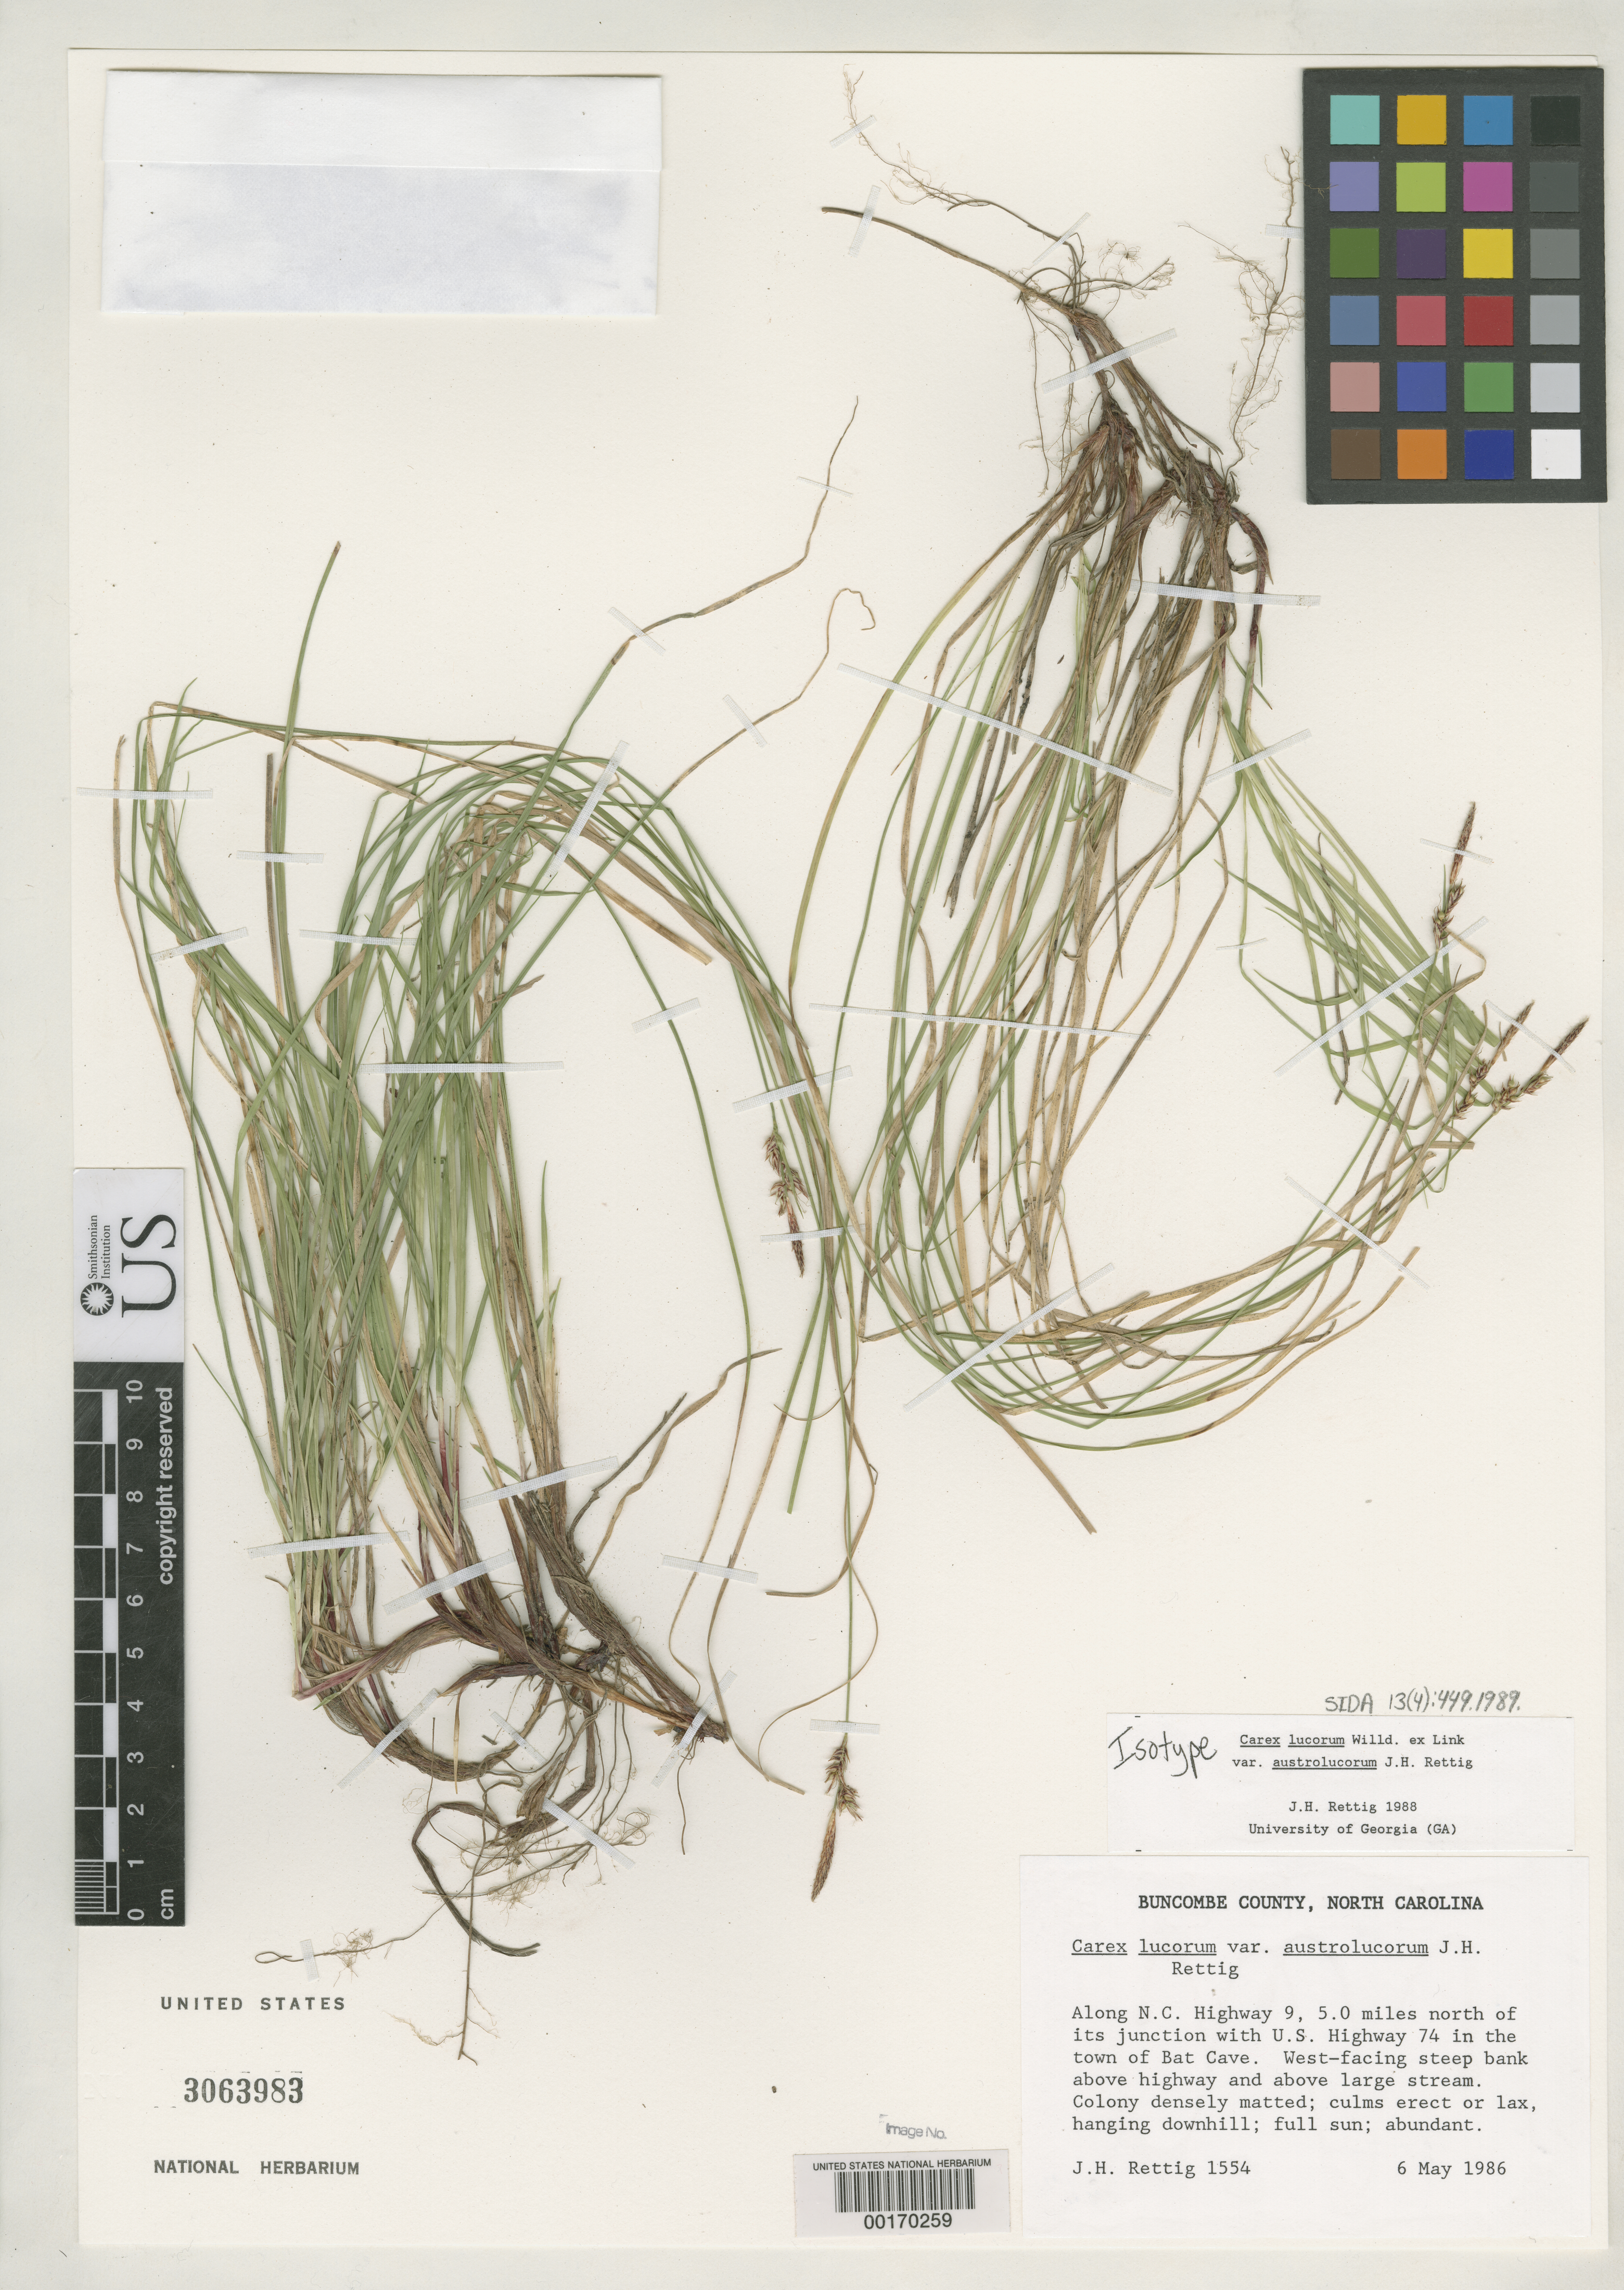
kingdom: Plantae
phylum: Tracheophyta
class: Liliopsida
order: Poales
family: Cyperaceae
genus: Carex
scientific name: Carex lucorum var. austrolucorum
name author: Rettig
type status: Isotype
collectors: J. Rettig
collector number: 1554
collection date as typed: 06 May 1986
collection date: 1986-05-06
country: United States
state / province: North Carolina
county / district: Buncombe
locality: Along N.C. highway 9, 5.0. mi N of its junction with U.S. highway 74 in town of Bat Cave, W facing bank above hwy & lg. stream.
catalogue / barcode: US 3063983